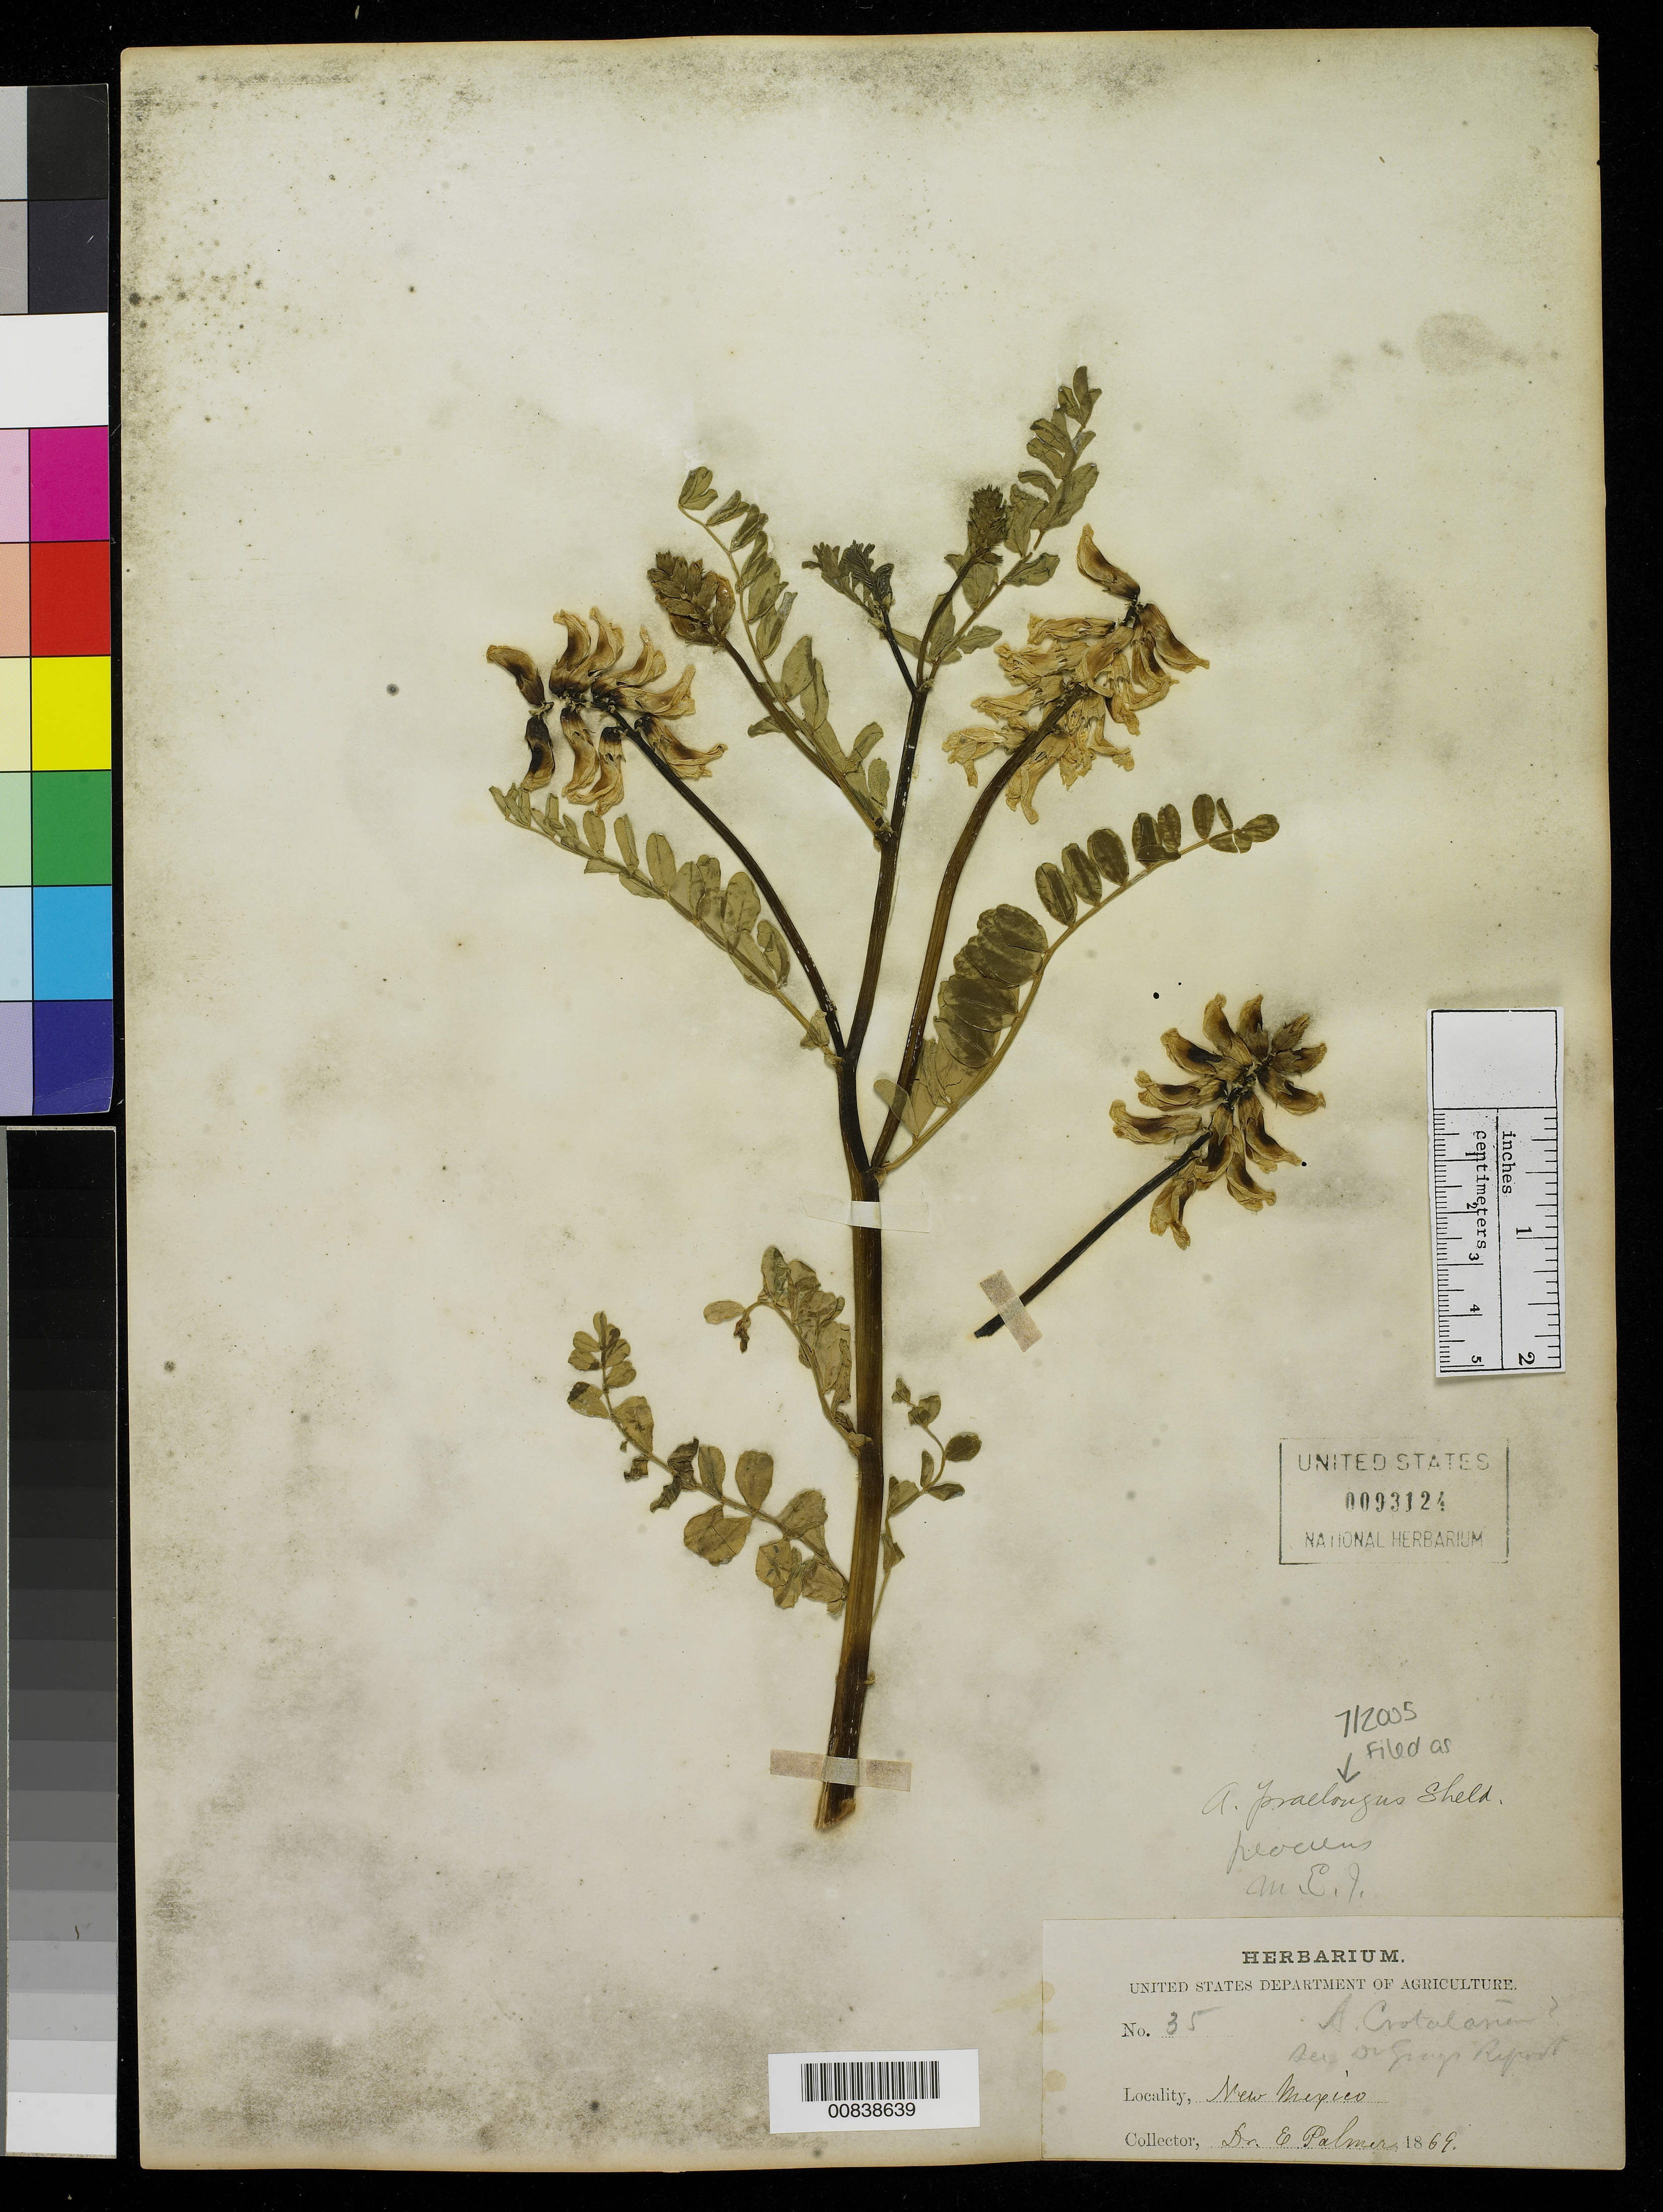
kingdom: Plantae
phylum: Tracheophyta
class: Magnoliopsida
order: Fabales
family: Fabaceae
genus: Astragalus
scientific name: Astragalus praelongus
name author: E. Sheld.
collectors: E. Palmer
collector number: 35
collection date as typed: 1869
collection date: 1869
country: United States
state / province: New Mexico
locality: New Mexico.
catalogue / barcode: US 93124